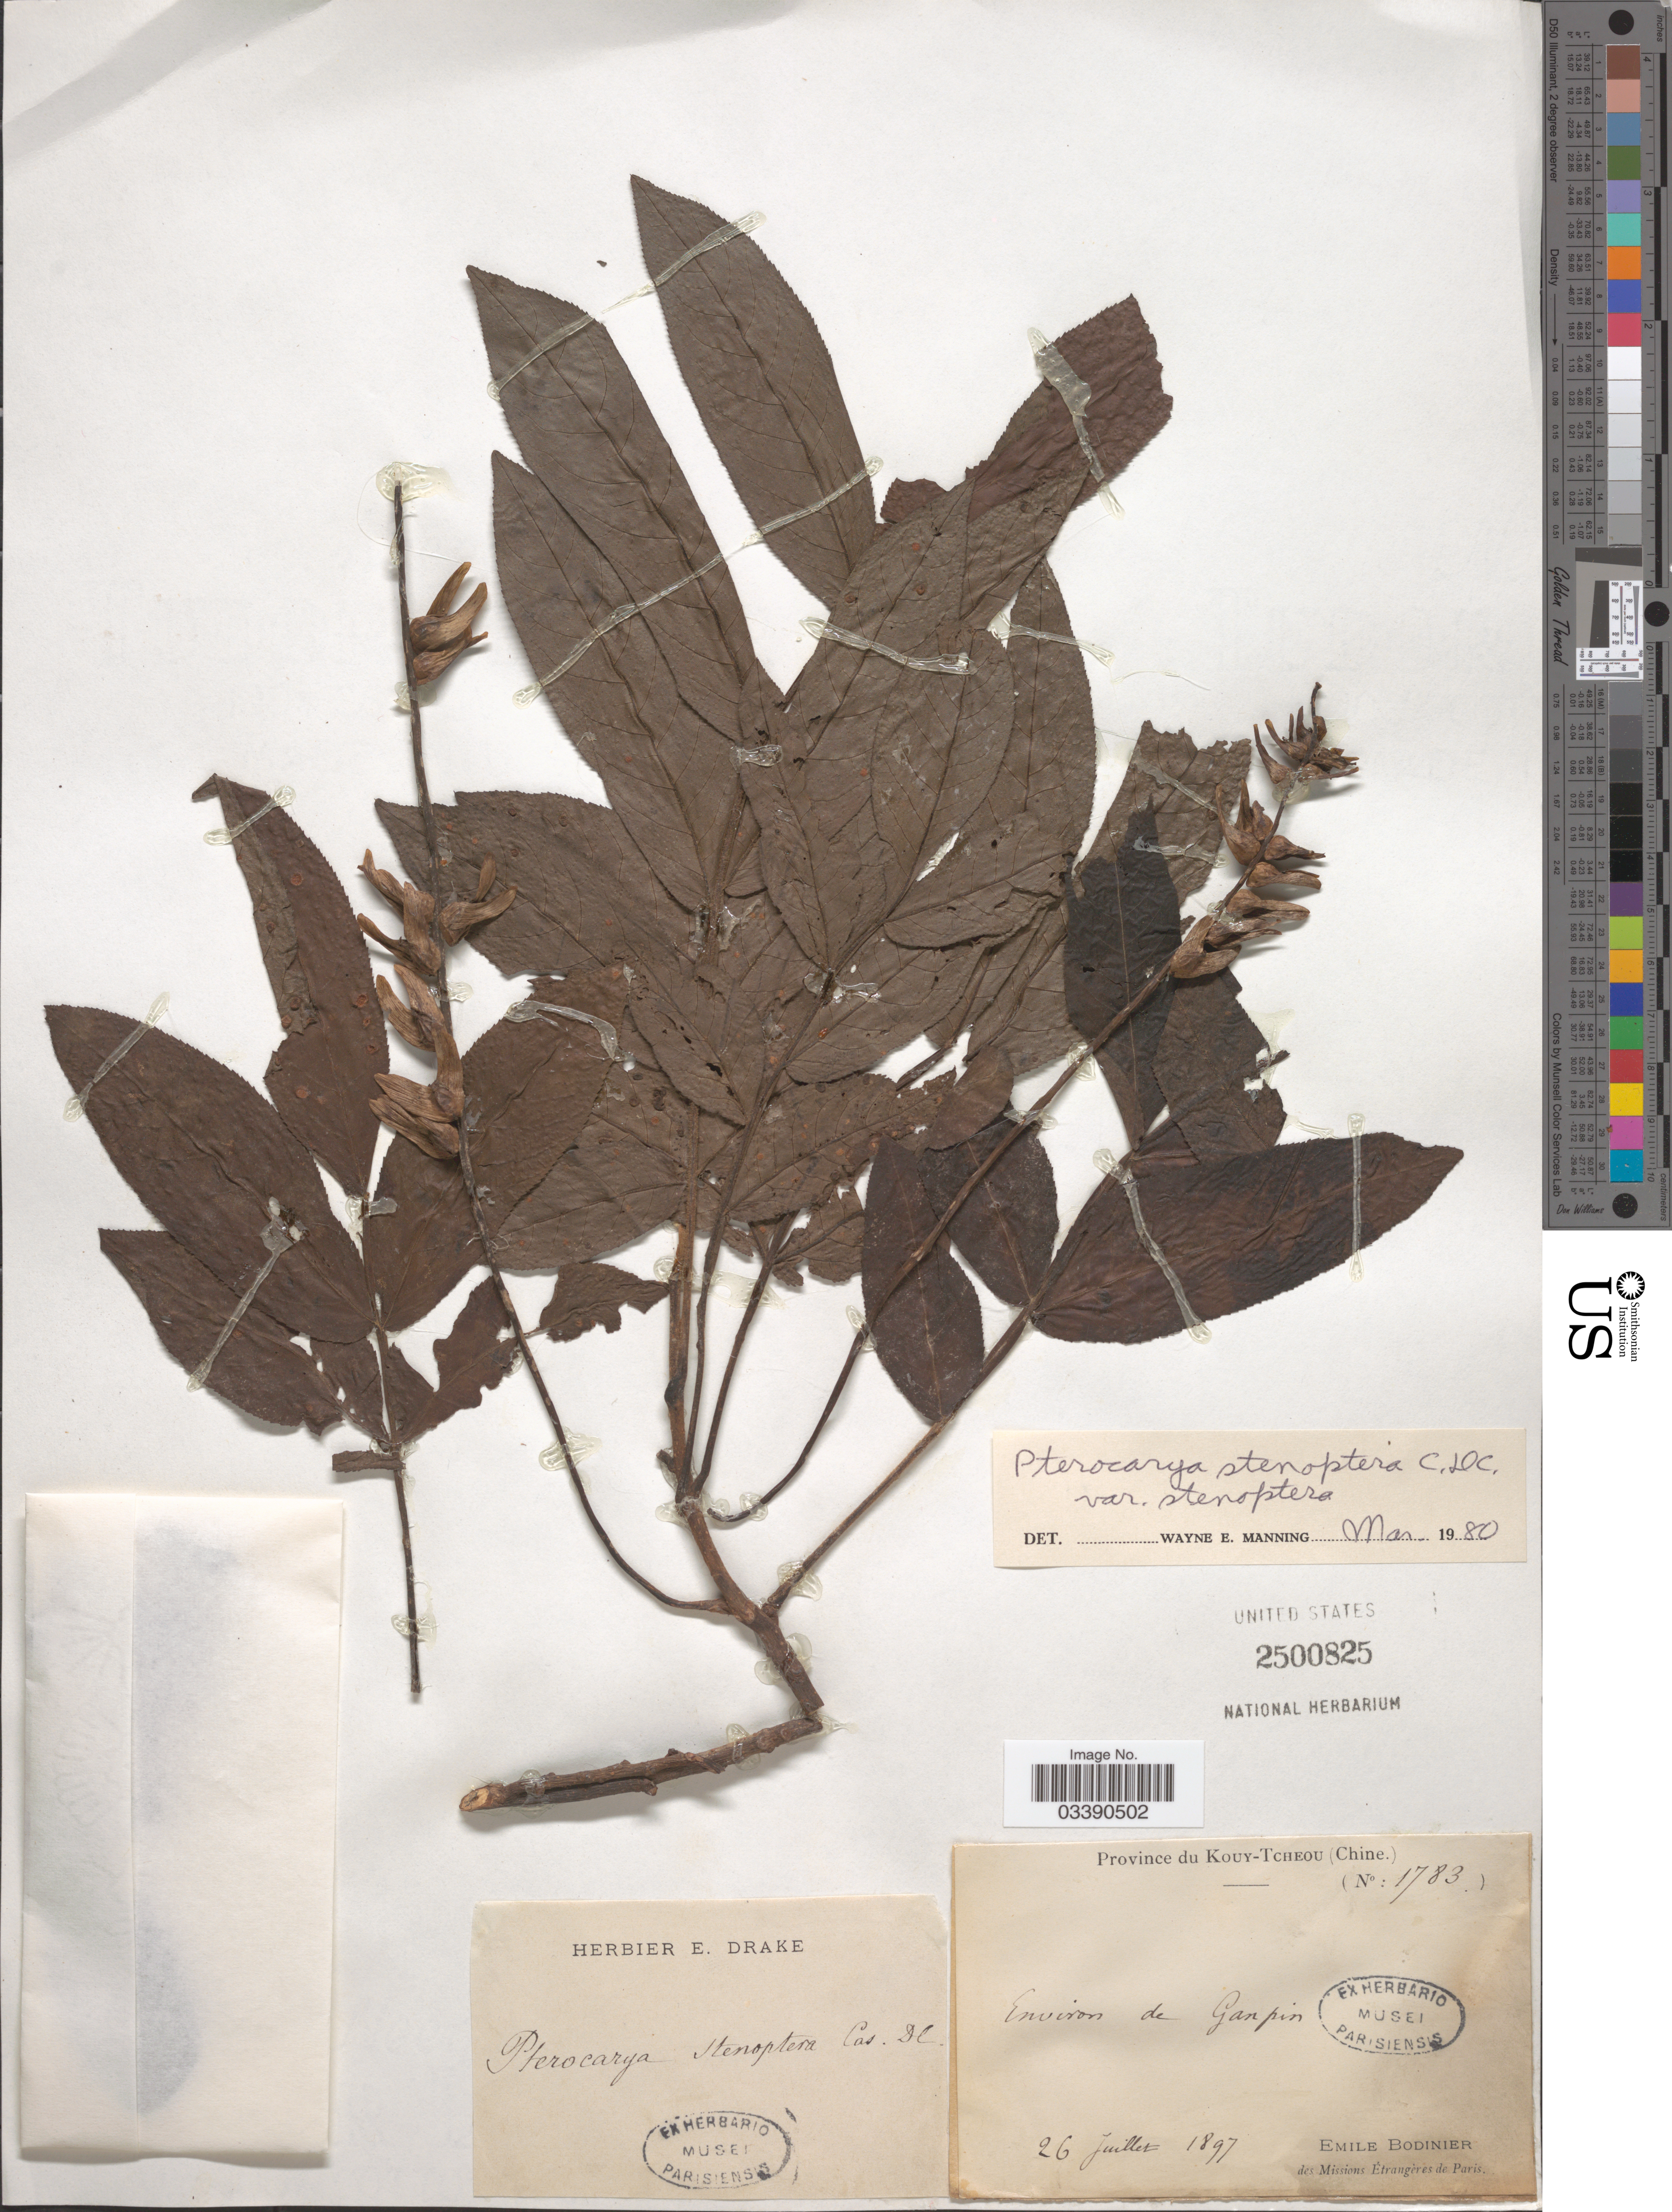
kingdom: Plantae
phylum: Tracheophyta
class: Magnoliopsida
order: Fagales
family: Juglandaceae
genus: Pterocarya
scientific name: Pterocarya stenoptera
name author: C. DC.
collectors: E. Bodinier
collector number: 1783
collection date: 1897-07-26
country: China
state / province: Guizhou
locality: Kouy-Tcheou. Environ de Ganpin.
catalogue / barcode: US 2500825